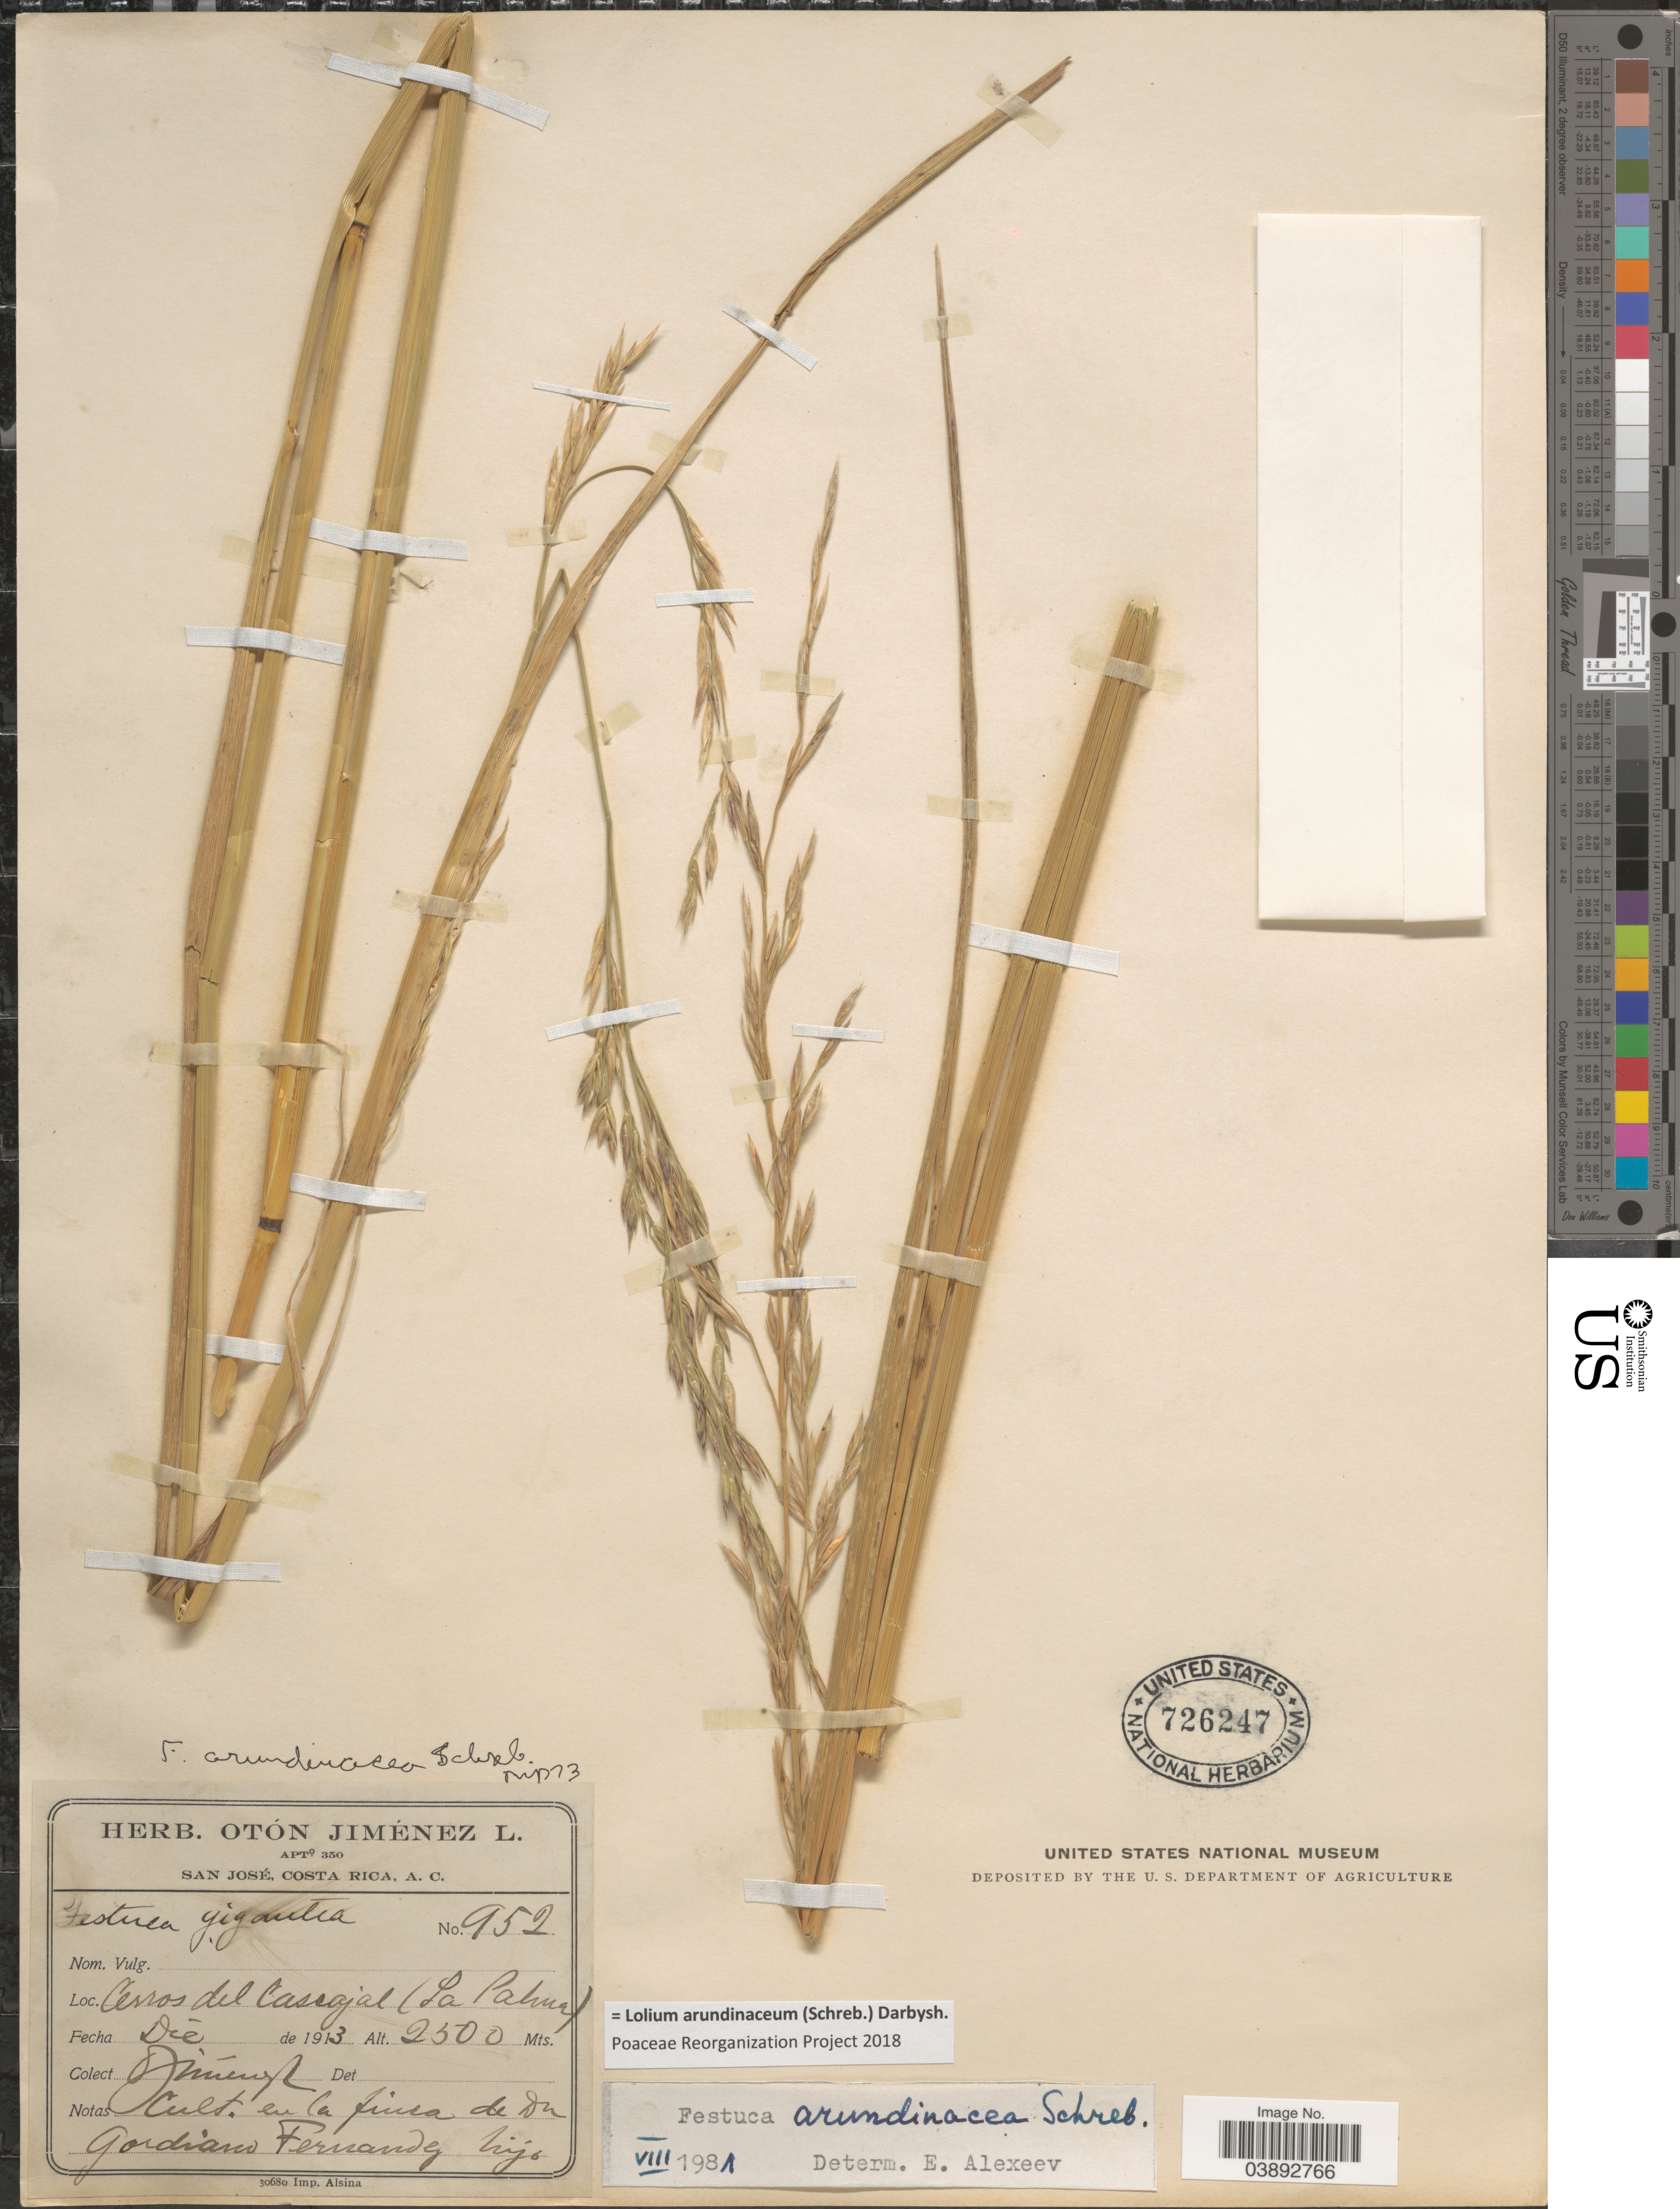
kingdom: Plantae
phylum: Tracheophyta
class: Liliopsida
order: Poales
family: Poaceae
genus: Lolium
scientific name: Lolium arundinaceum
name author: (Schreb.) Darbysh.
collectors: O. Jiménez L.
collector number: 952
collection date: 1913-12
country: Costa Rica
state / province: San José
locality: Cerros del Cascajal (La Palma). Cult en la finca de Dn Gordiano Fernandez hijo.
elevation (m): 2500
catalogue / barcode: US 726247